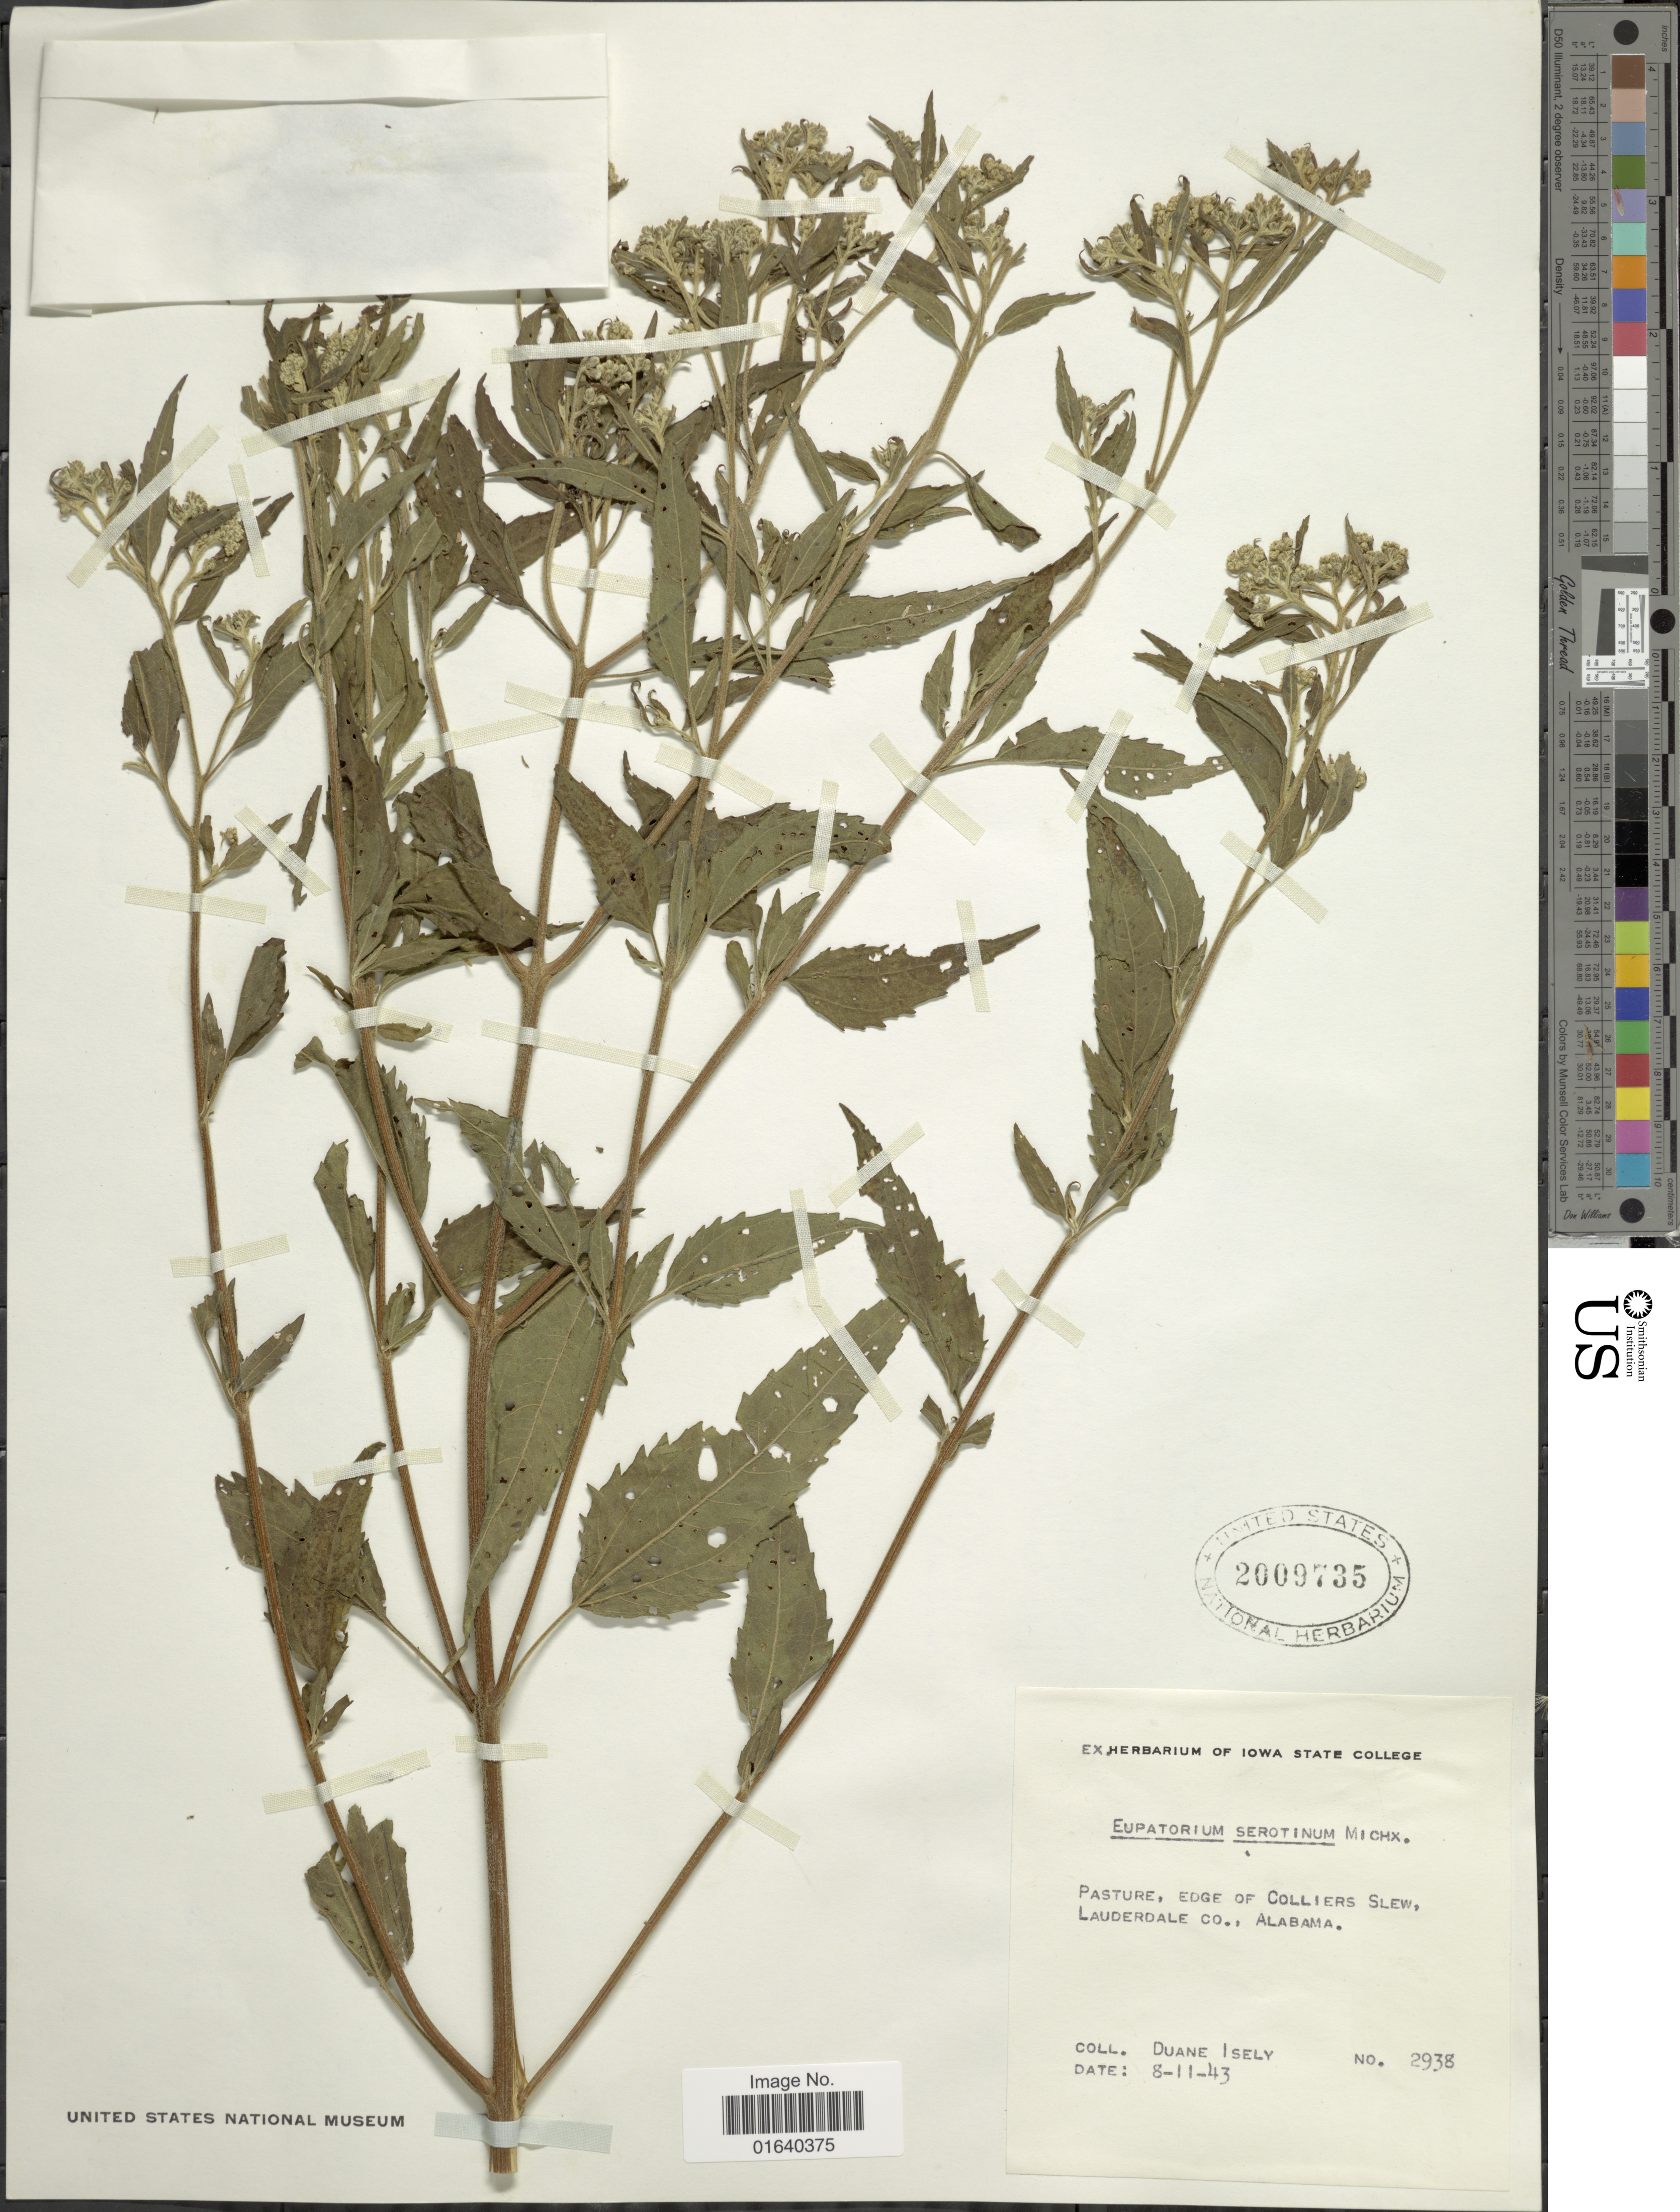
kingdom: Plantae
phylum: Tracheophyta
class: Magnoliopsida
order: Asterales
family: Asteraceae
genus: Eupatorium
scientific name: Eupatorium serotinum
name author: Michx.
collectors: D. Isely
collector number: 2938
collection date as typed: Transcribed d/m/y: 11/8/43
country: United States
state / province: Alabama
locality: Pasture, Edge of Colliers Slew, Lauderdale Co., Alabama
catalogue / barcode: US 2009735